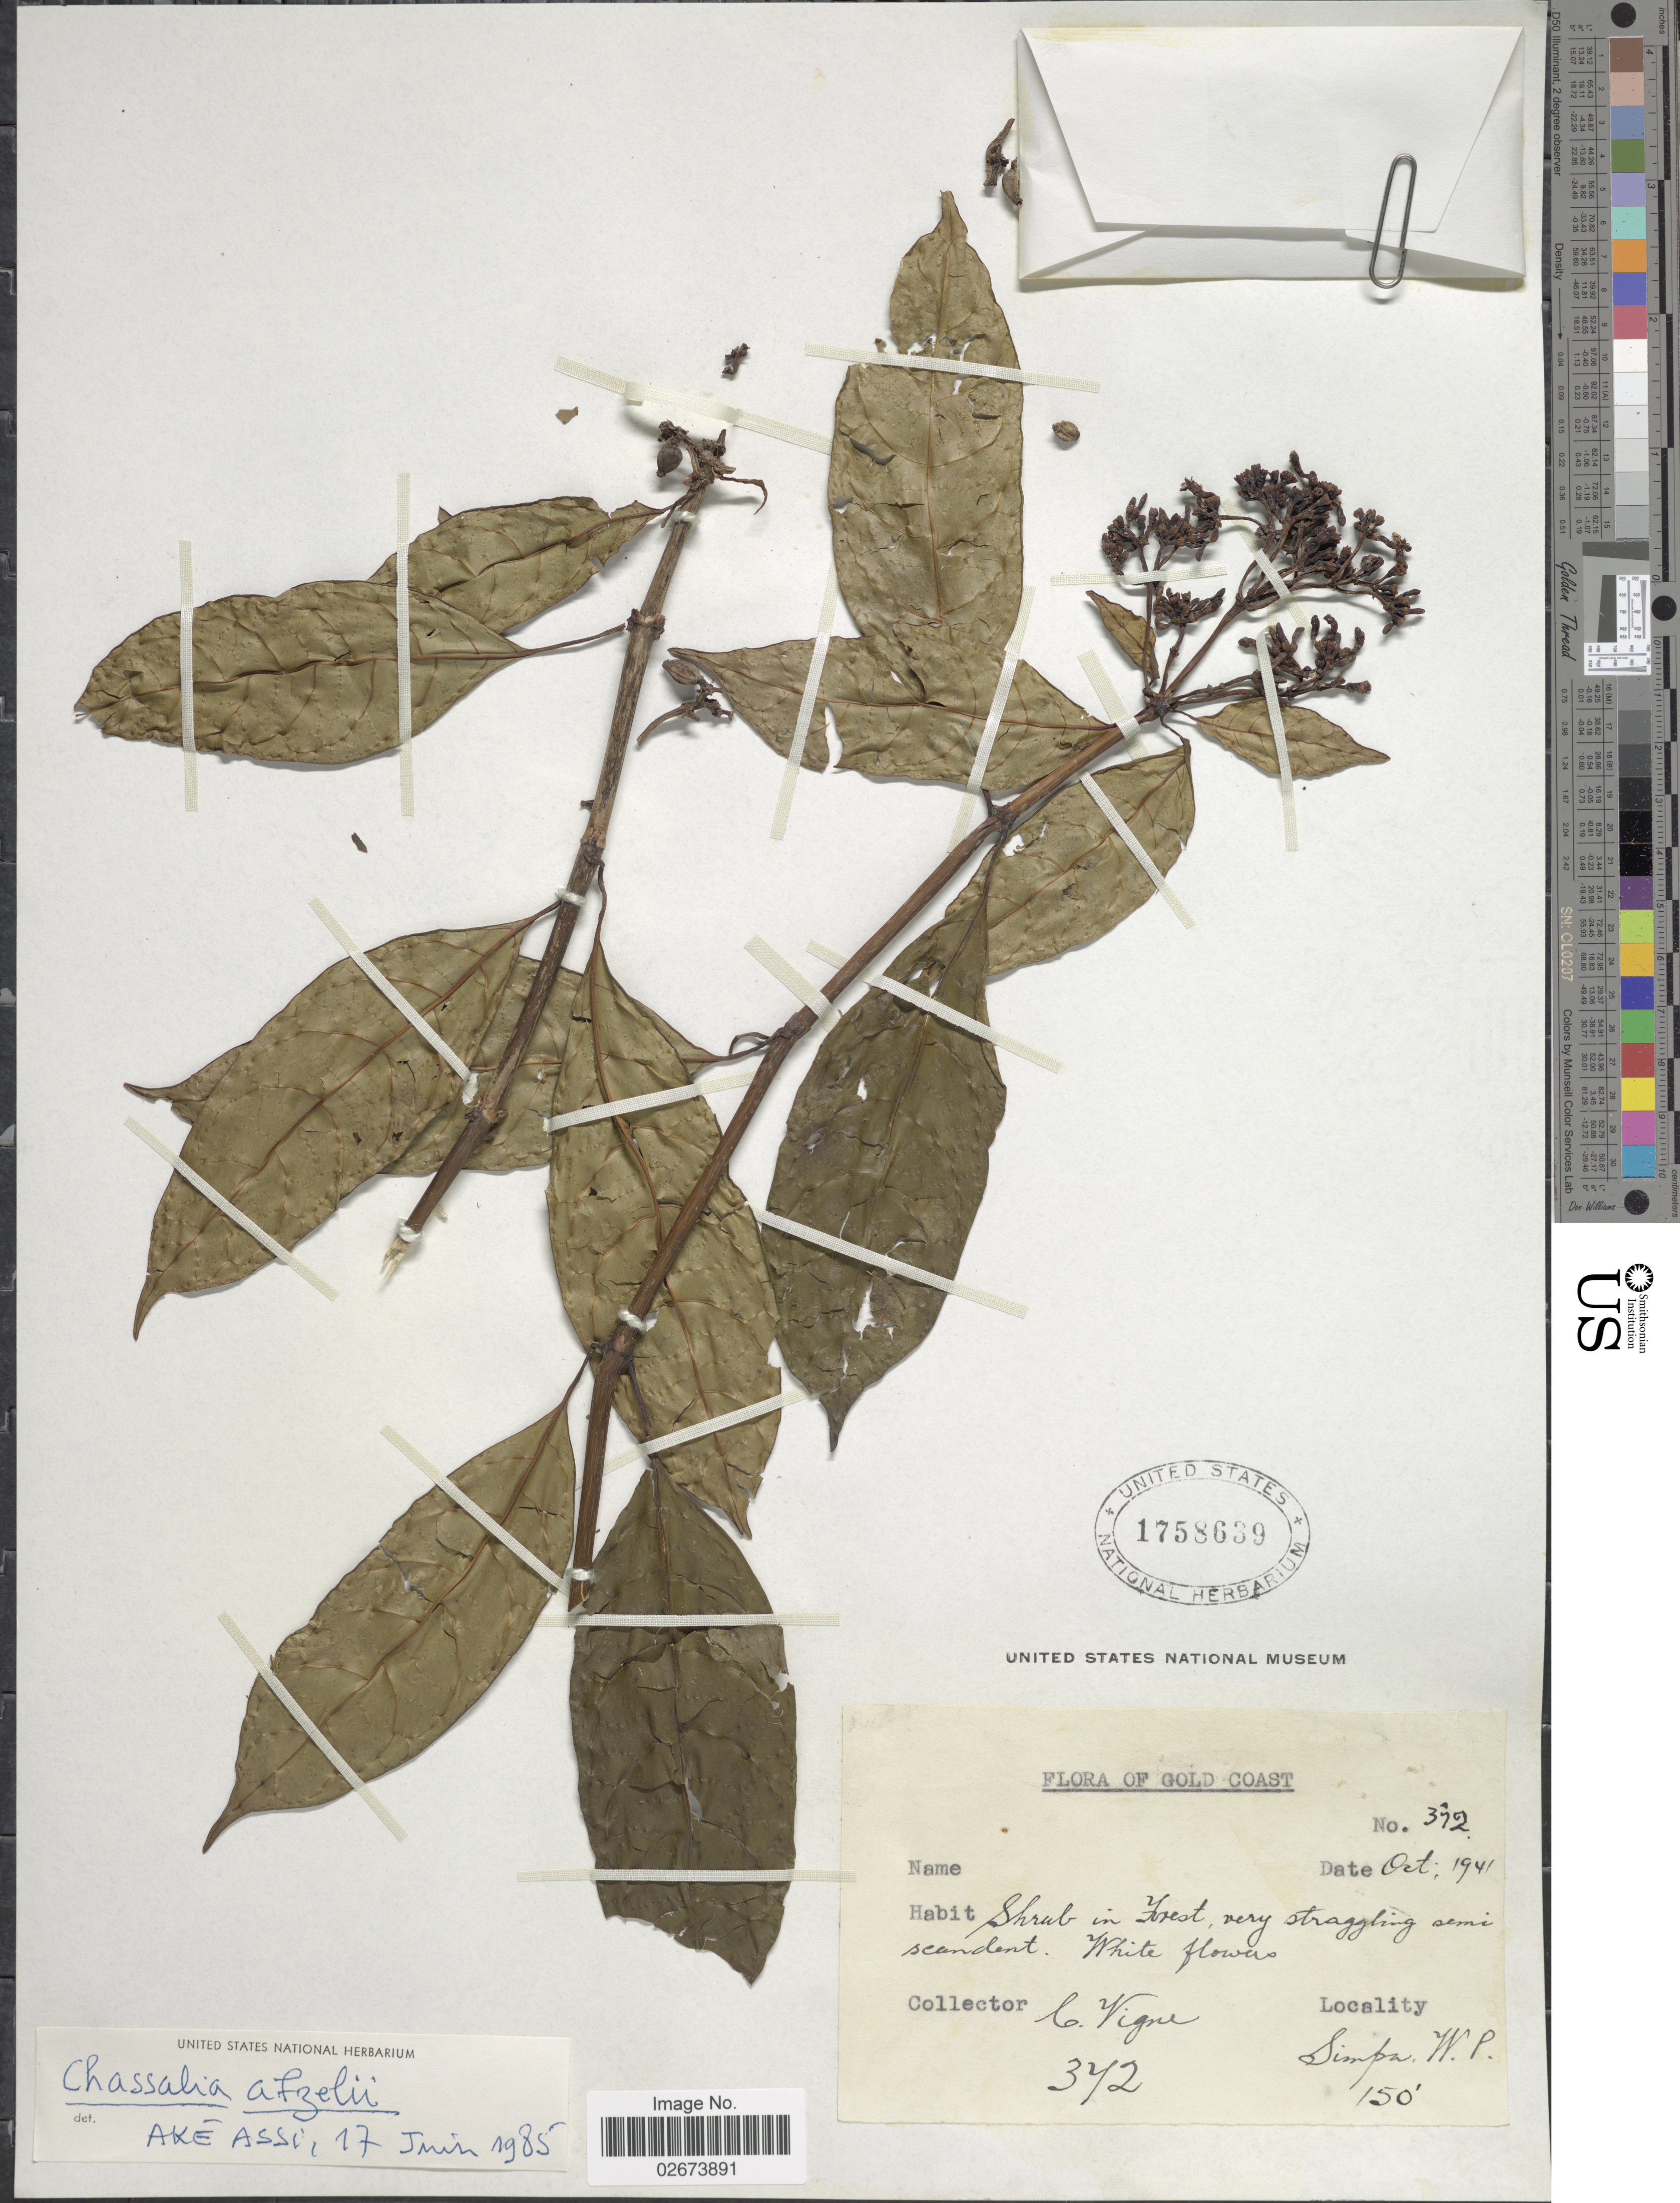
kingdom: Plantae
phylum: Tracheophyta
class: Magnoliopsida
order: Gentianales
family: Rubiaceae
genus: Chassalia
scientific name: Chassalia afzelii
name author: (Hiern in Oliv.) K. Schum.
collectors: C. Vigne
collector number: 372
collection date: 1941-10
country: Ghana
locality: Gold Coast, Simpa, W.P.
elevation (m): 46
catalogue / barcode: US 1758639